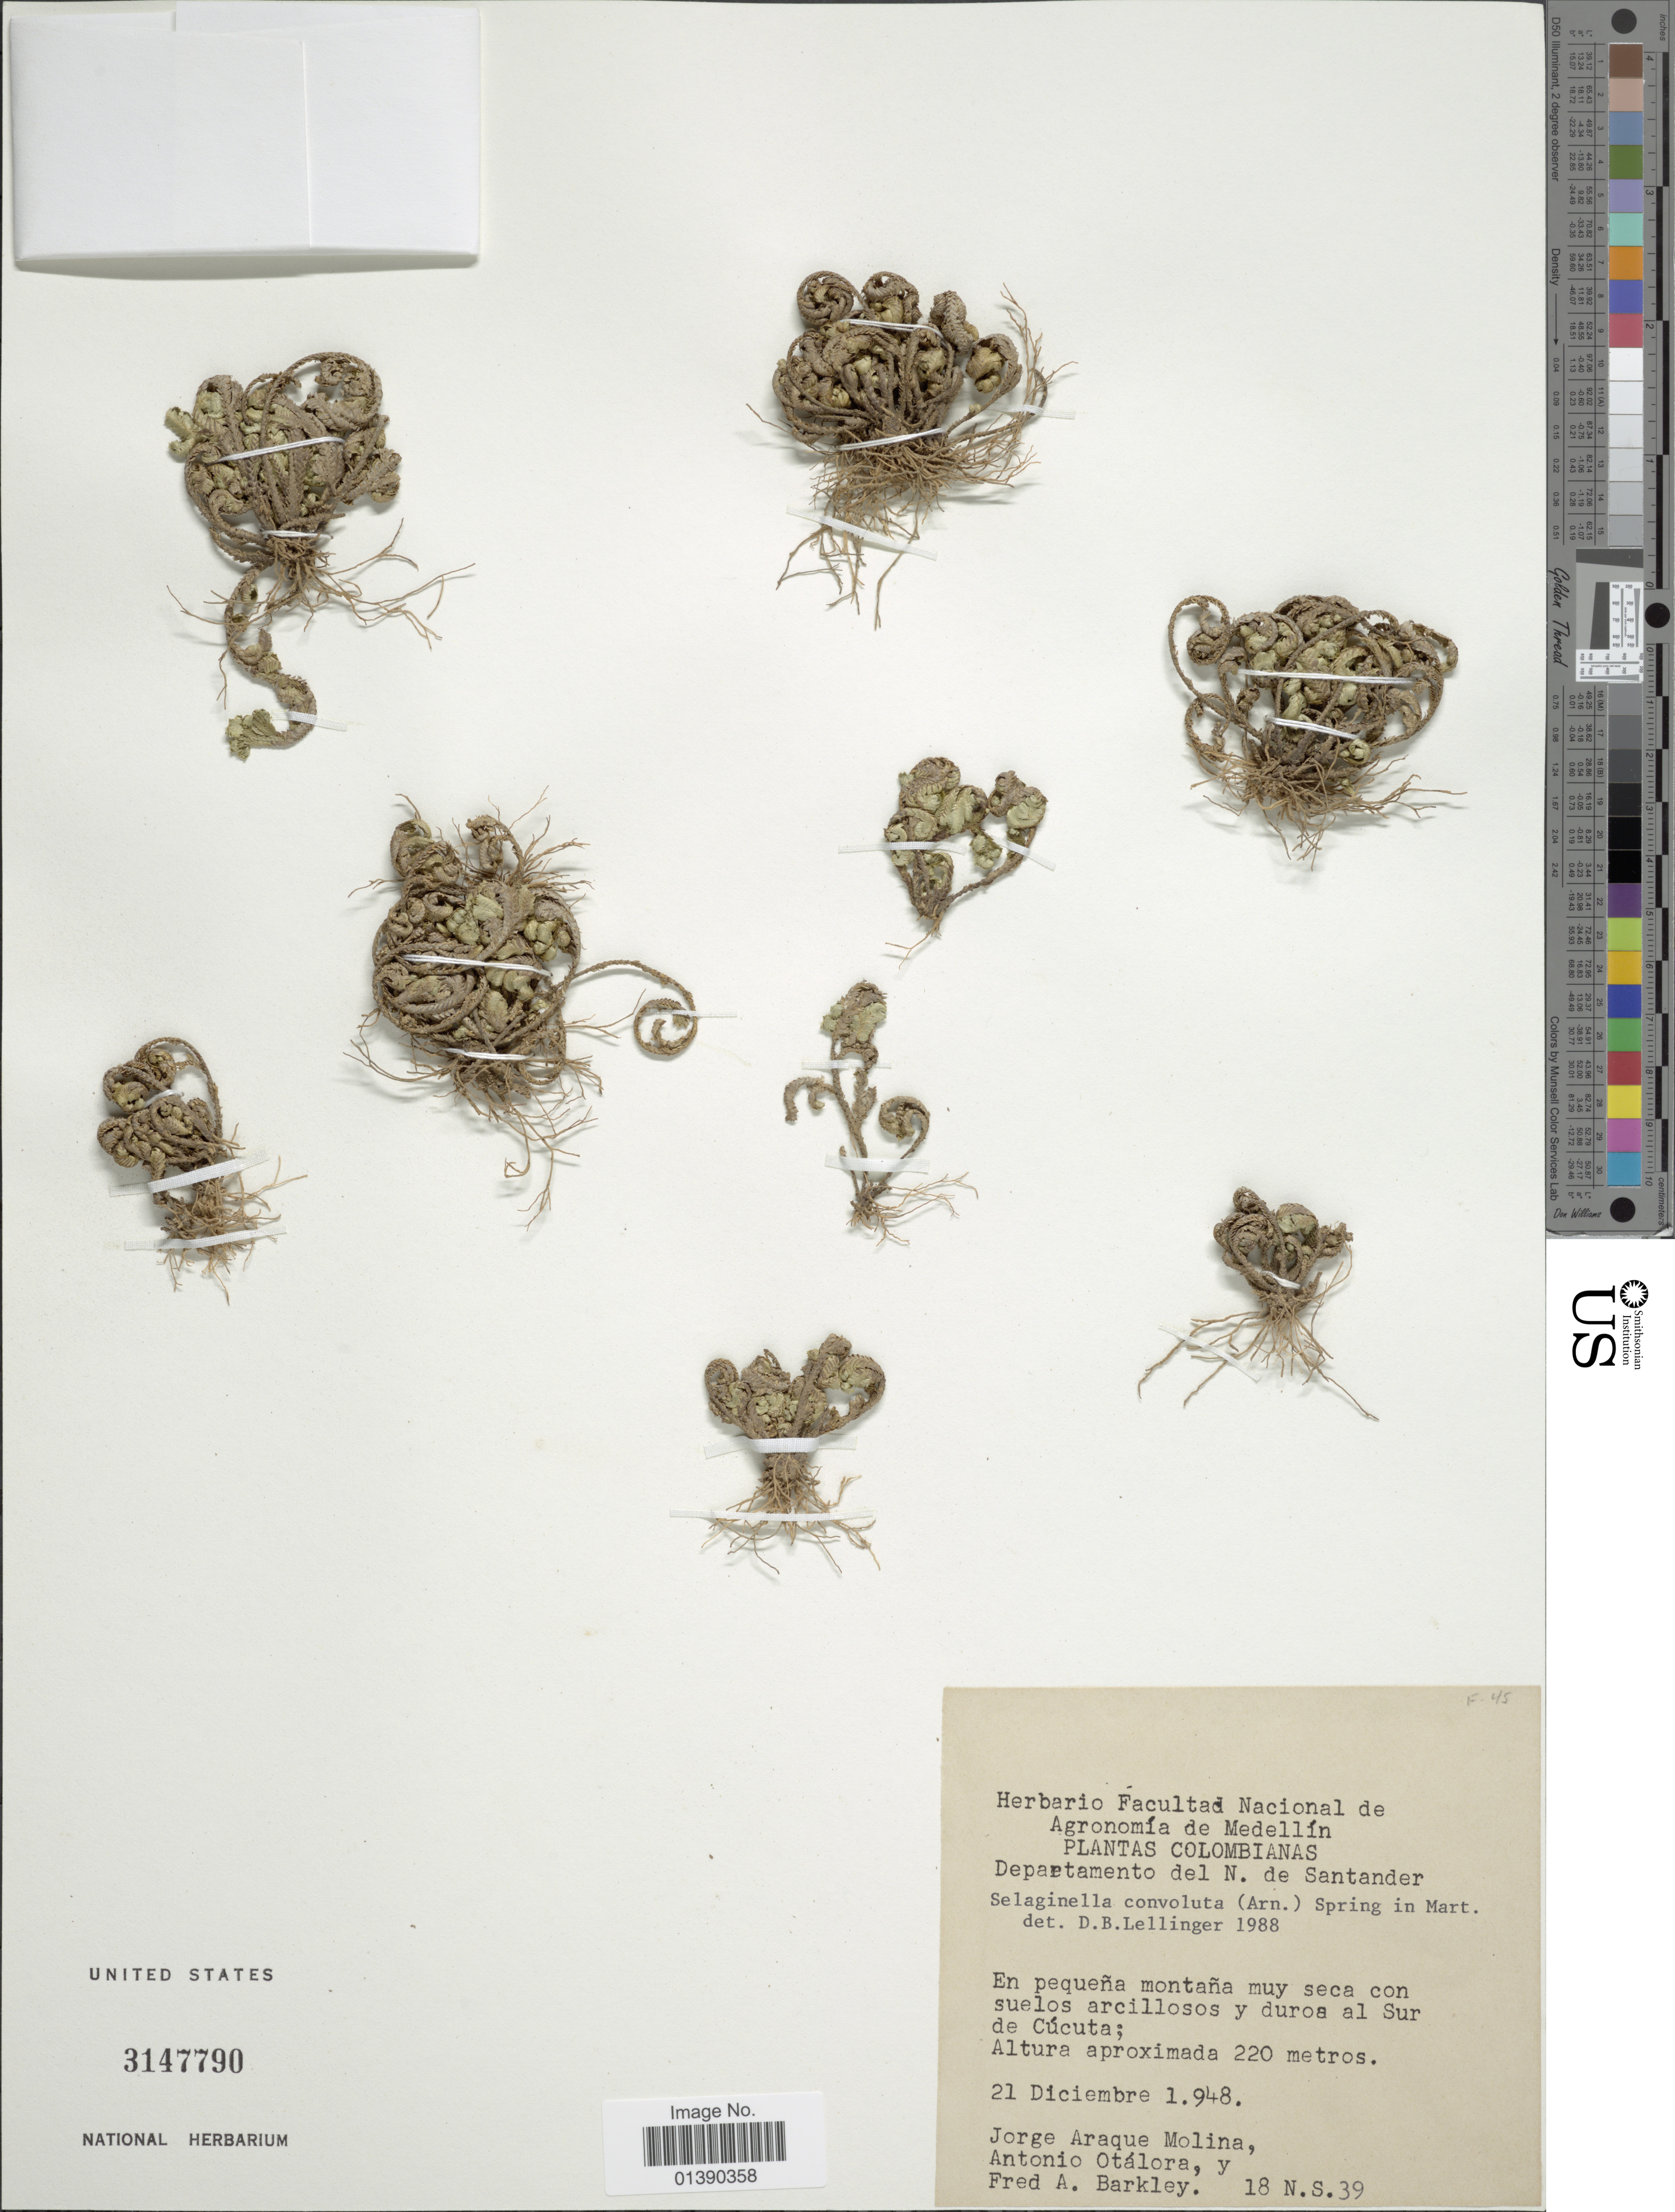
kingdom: Plantae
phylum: Tracheophyta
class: Lycopodiopsida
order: Selaginellales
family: Selaginellaceae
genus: Selaginella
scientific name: Selaginella convoluta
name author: (Arn.) Spring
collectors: J. A. Molina, A. Otálora & F. A. Barkley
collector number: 18 N.S. 39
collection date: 1948-12-21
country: Colombia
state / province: Norte de Santander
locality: En pequeña montaña muy seca con suelos arcillos y duros al Sur de Cúcuta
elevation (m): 220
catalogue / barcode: US 3147790